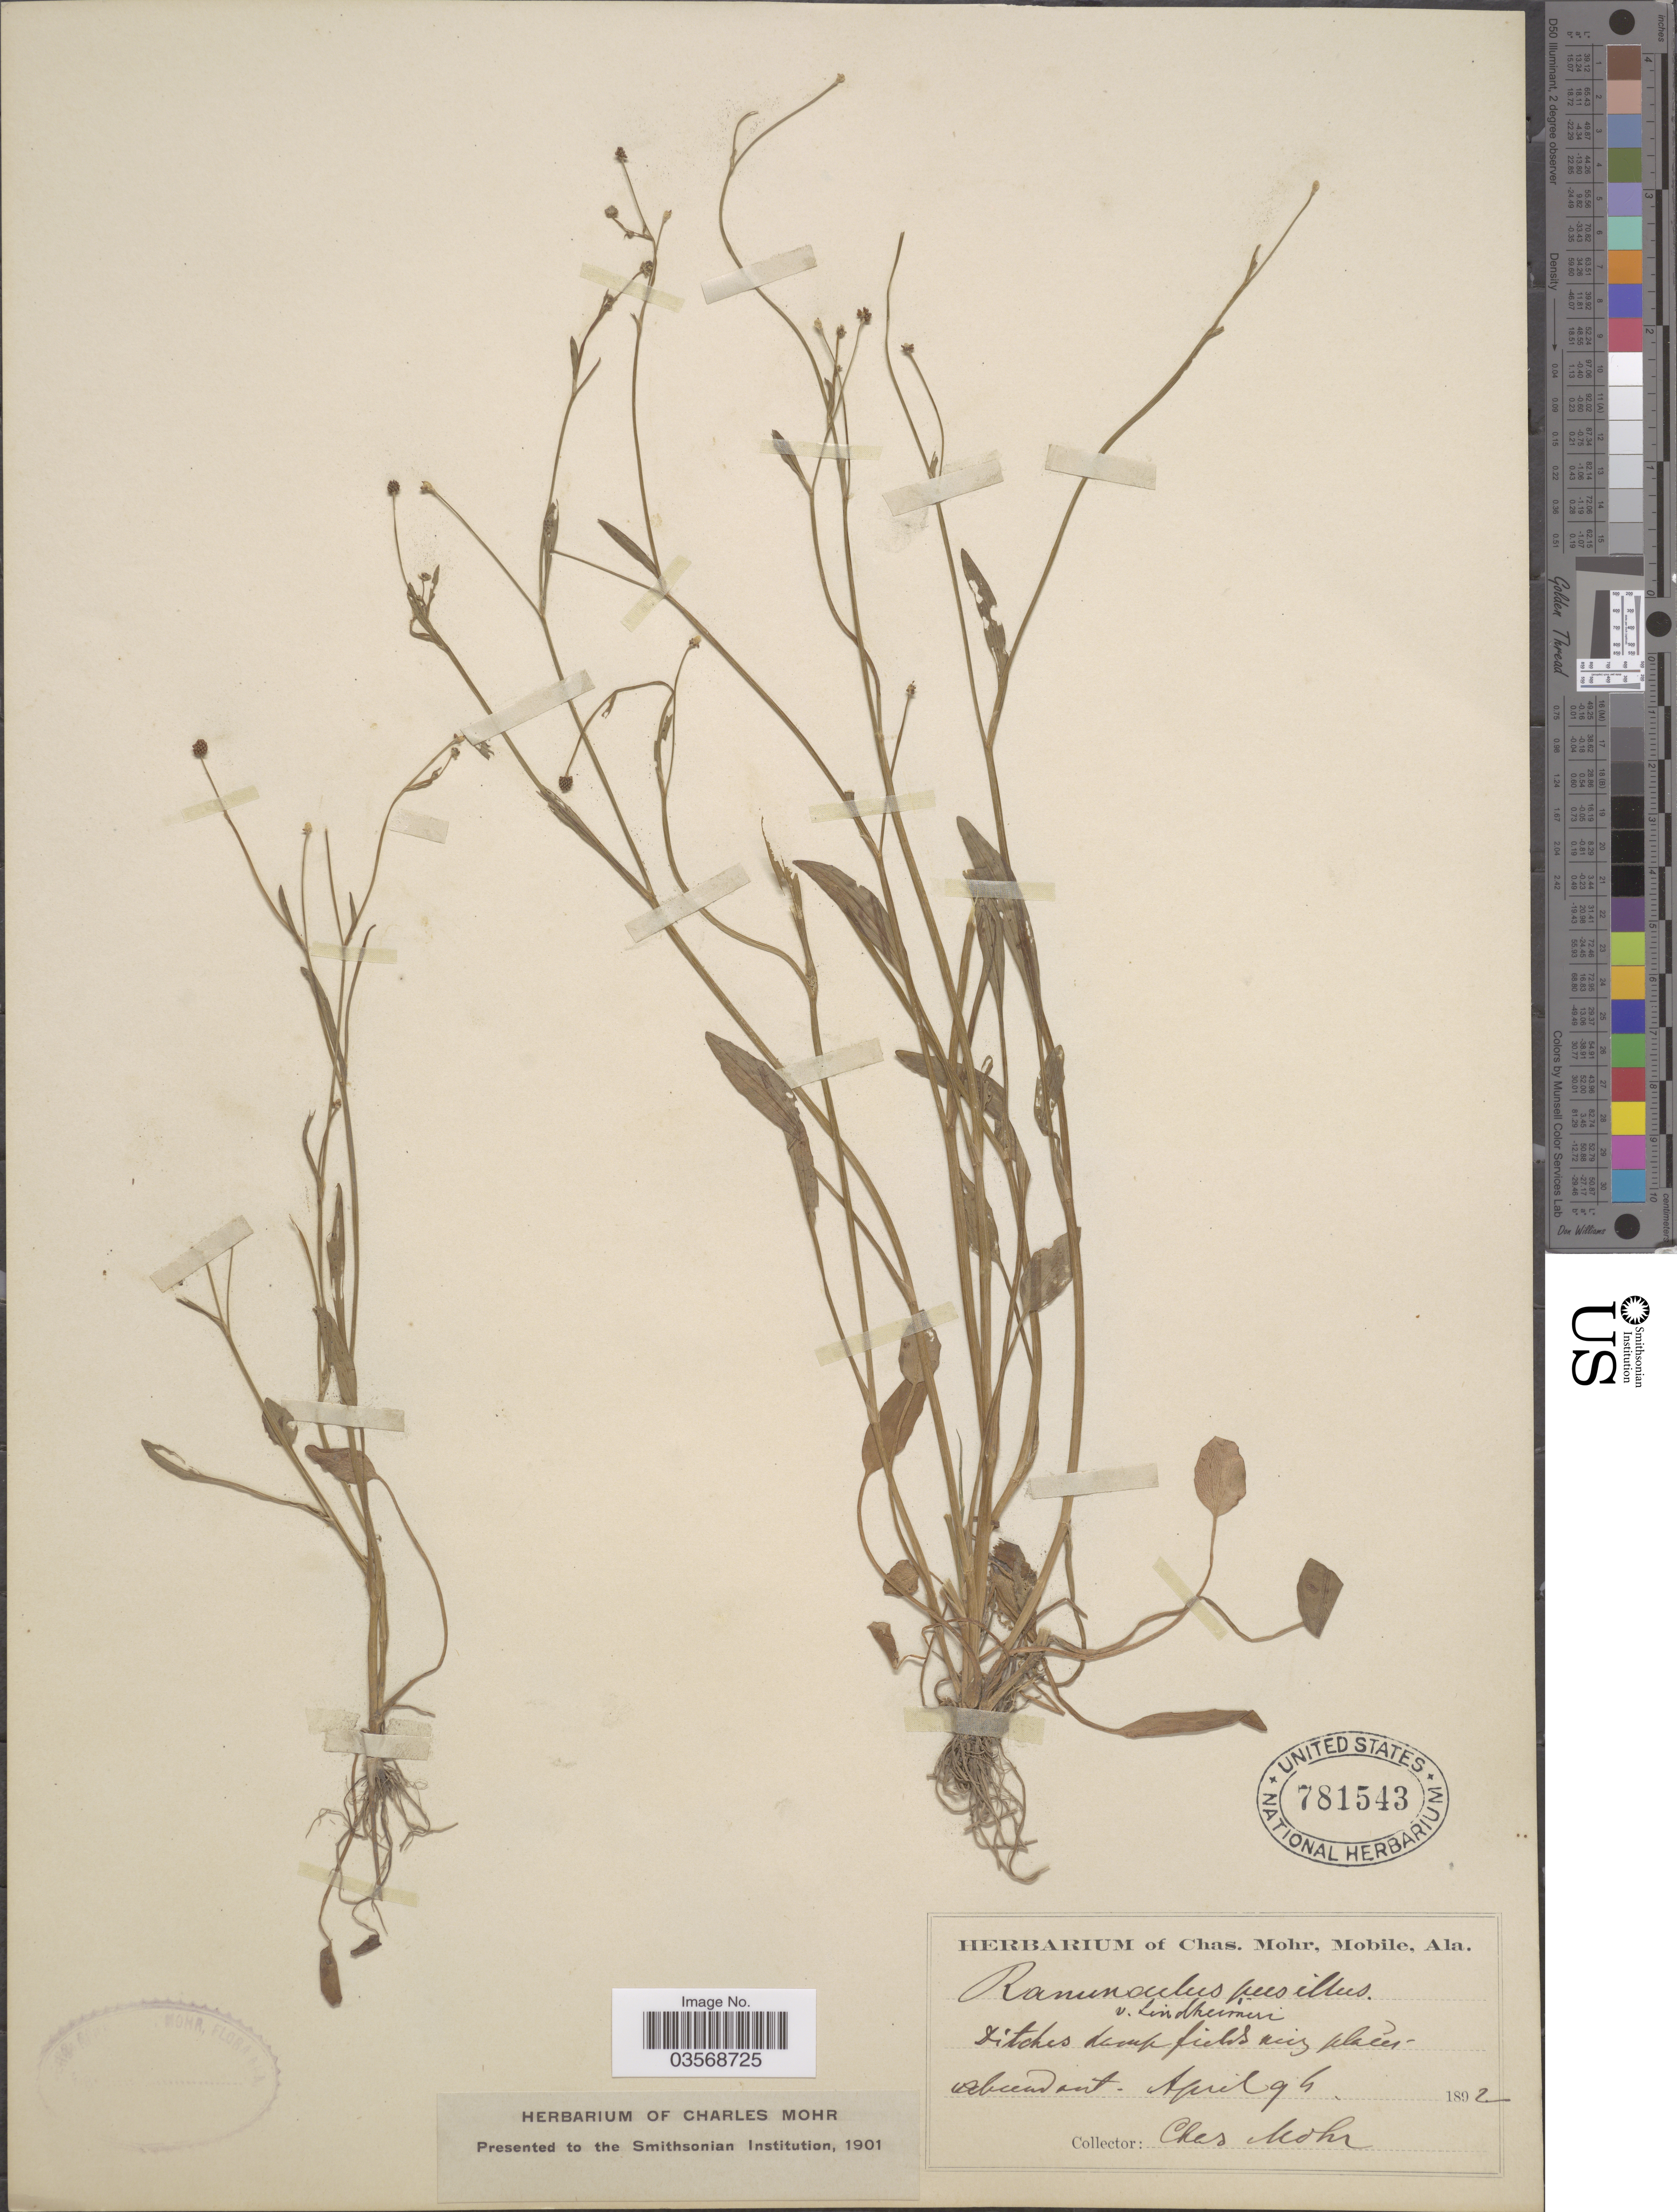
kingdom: Plantae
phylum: Tracheophyta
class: Magnoliopsida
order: Ranunculales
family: Ranunculaceae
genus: Ranunculus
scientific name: Ranunculus pusillus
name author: Poir.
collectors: Mohr, C. T. (herbarium)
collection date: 1892-04-09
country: United States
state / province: Alabama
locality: Mobile.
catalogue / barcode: US 781543